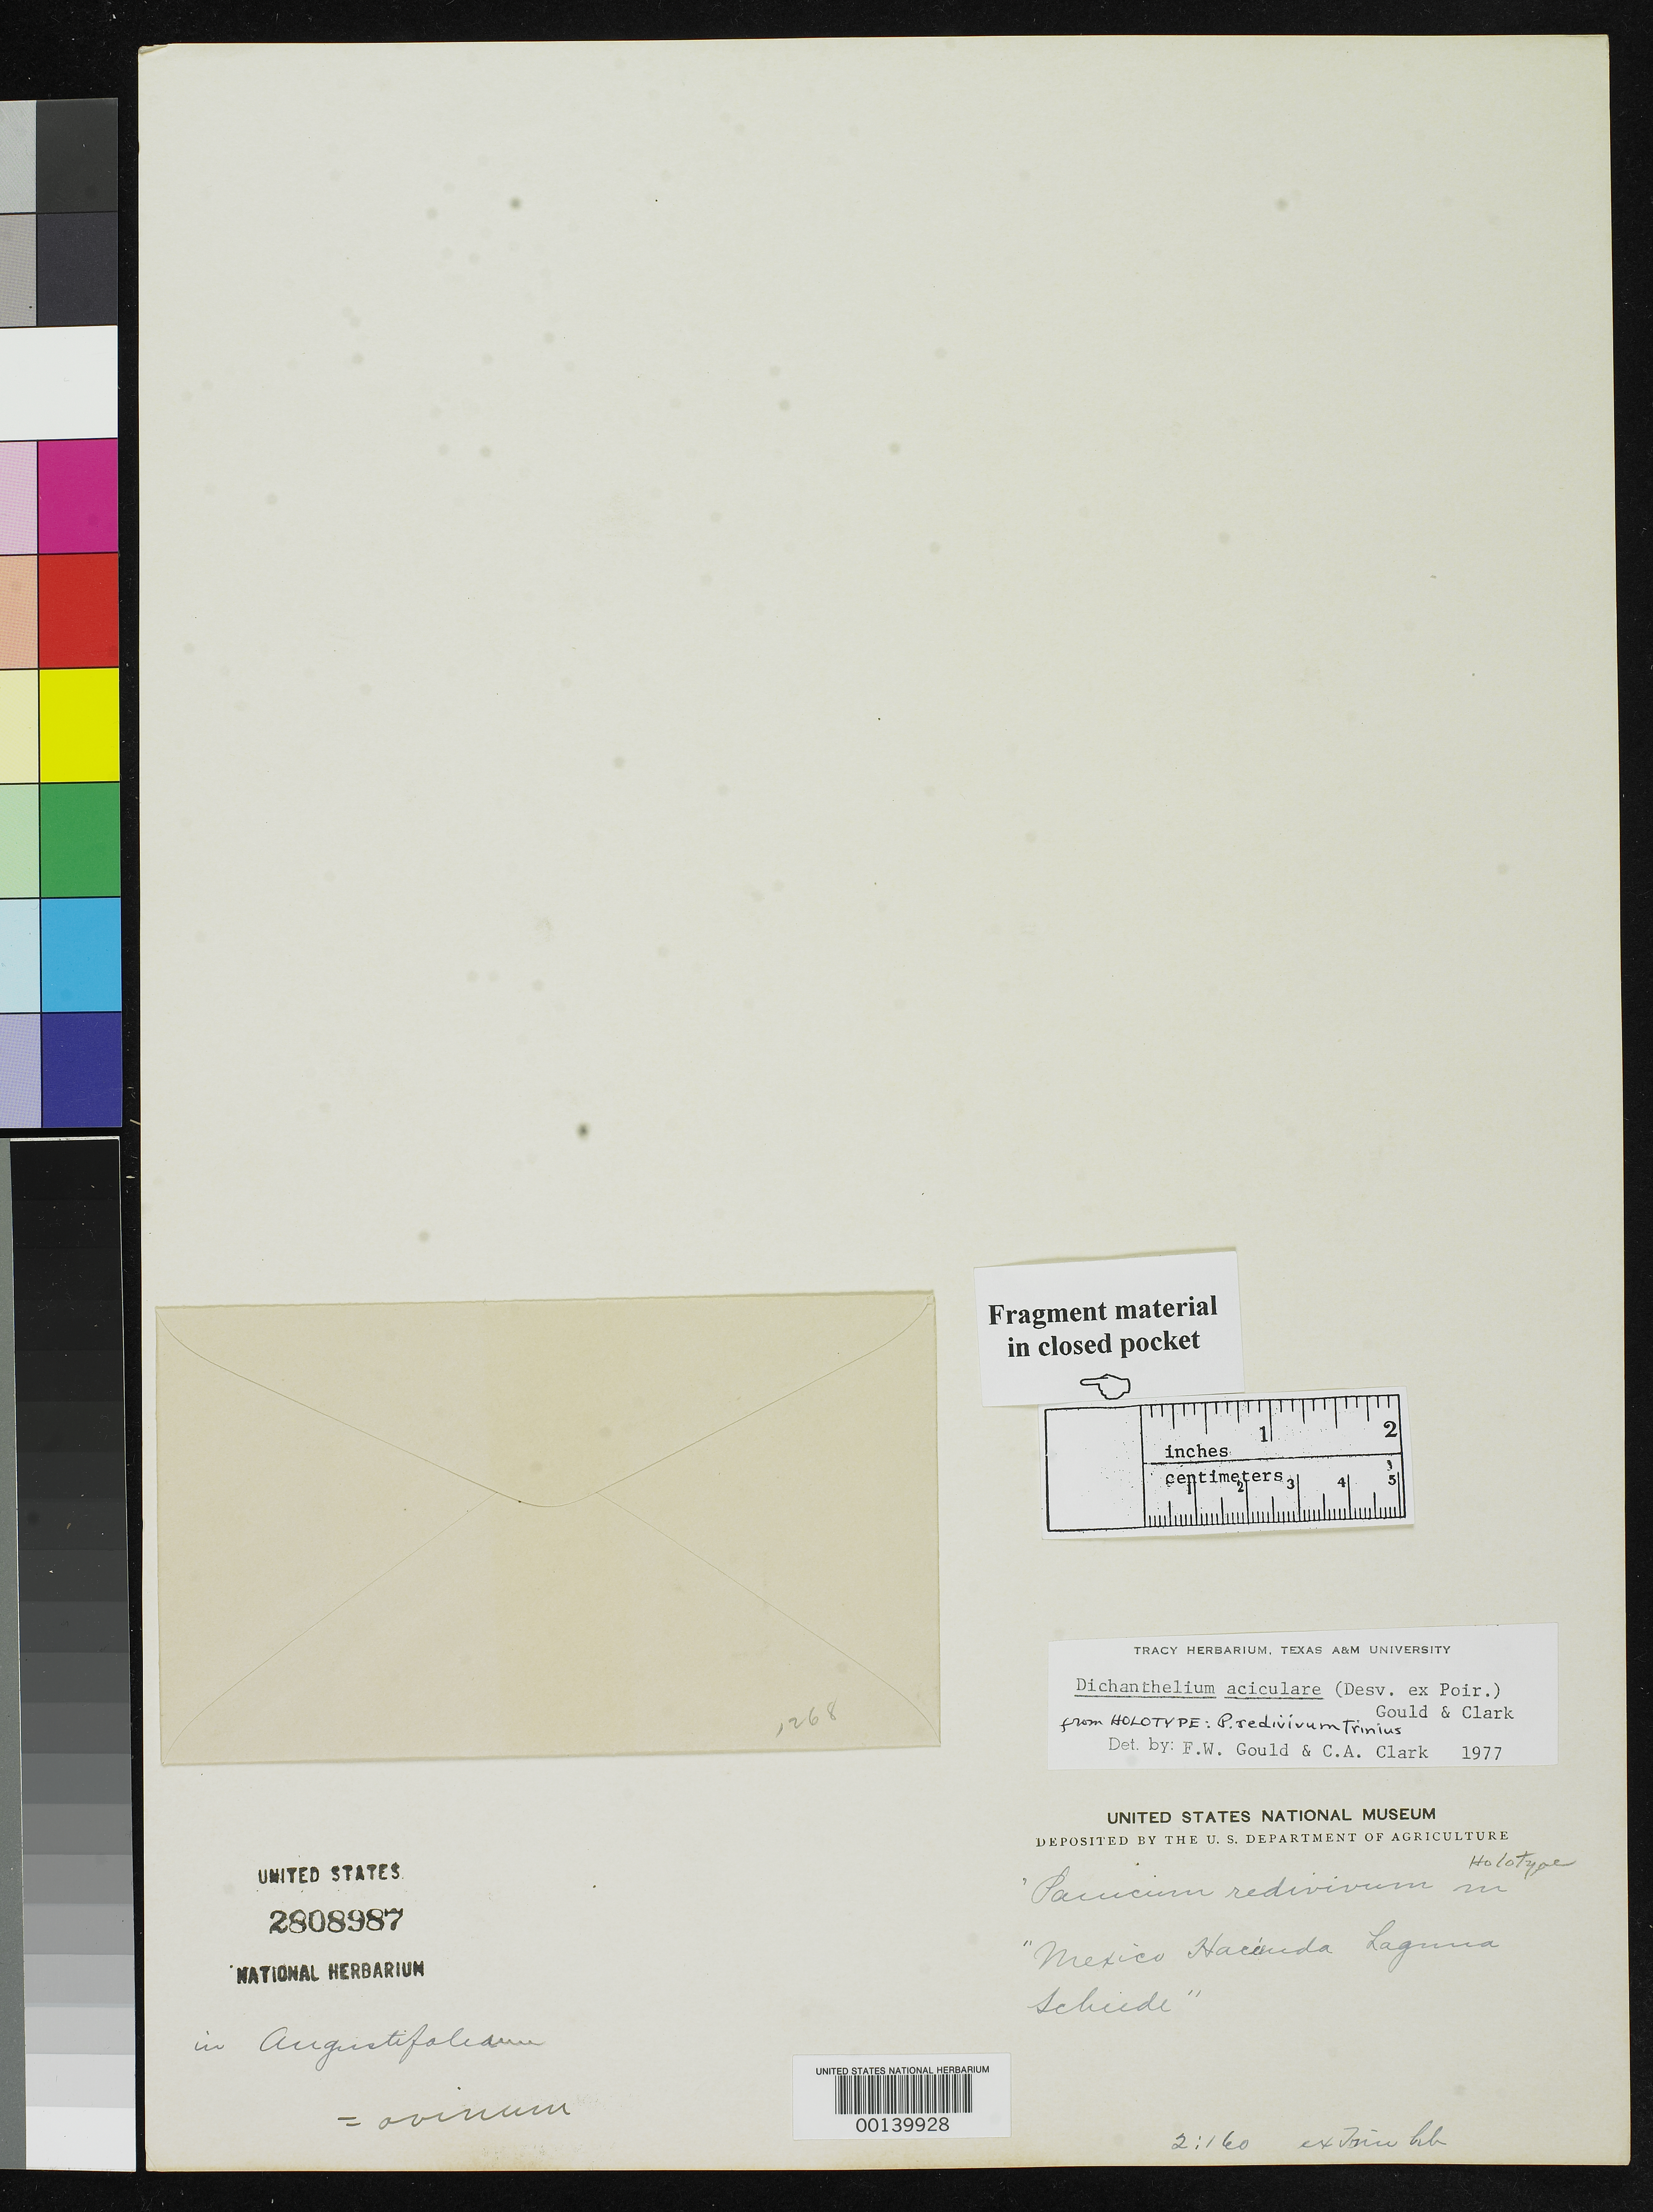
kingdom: Plantae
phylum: Tracheophyta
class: Liliopsida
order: Poales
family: Poaceae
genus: Panicum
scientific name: Panicum redivivum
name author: Trin. in Steud.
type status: Type Fragment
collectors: C. J. W. Schiede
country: Mexico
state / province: Veracruz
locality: Hacienda Laguna.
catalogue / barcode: US 2808987